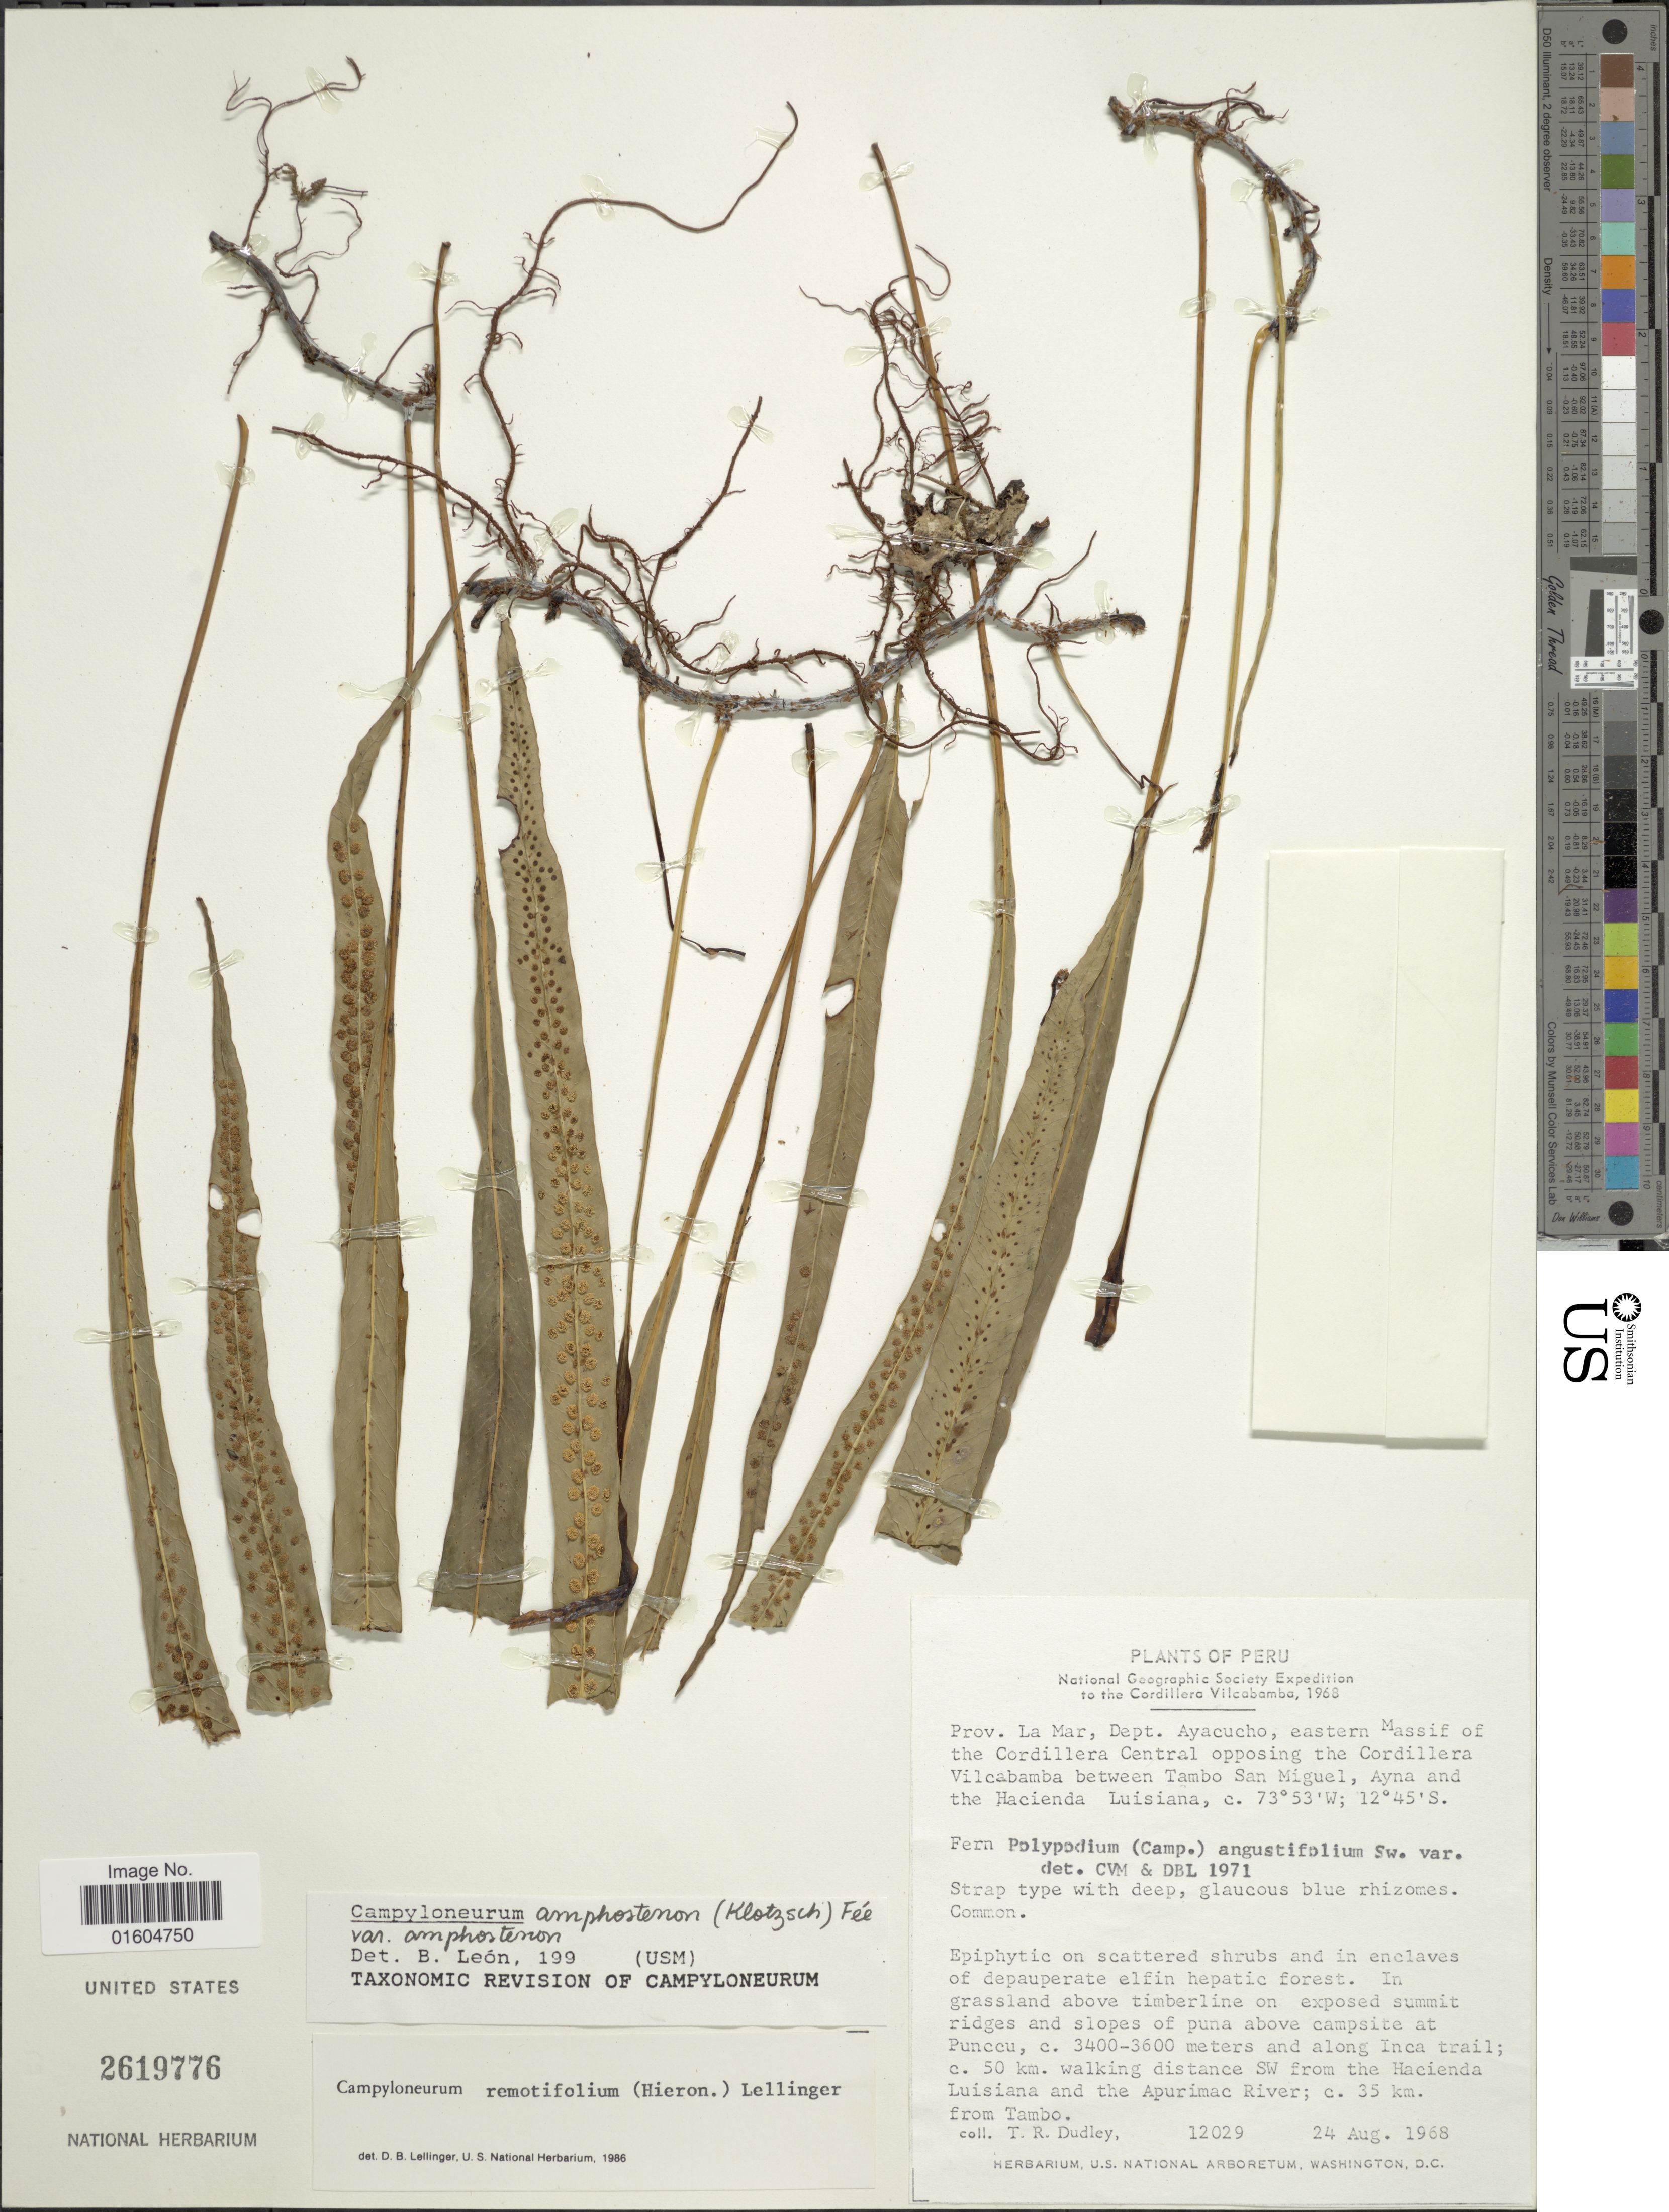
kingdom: Plantae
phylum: Tracheophyta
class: Polypodiopsida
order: Polypodiales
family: Polypodiaceae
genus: Campyloneurum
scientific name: Campyloneurum remotifolium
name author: (Hieron.) Lellinger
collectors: T. R. Dudley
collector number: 12029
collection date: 1968-08-24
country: Peru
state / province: Ayacucho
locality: Peru. Prov. La Mar, Dept. Ayacucho, eastern Massif of the Cordillera Central opposing the Cordillera Vilcambamba between Tambo San Miguel, Ayna and the Hacienda Luisana. In grassland above timberline on exposed summit ridges and slopes of puna above campsite at Punccu and along Inca trail; c. 50 km. walking distance SW from the Hacienda Luisana and the Apurimac River; c. 35 km. from Tambo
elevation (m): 3400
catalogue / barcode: US 2619776